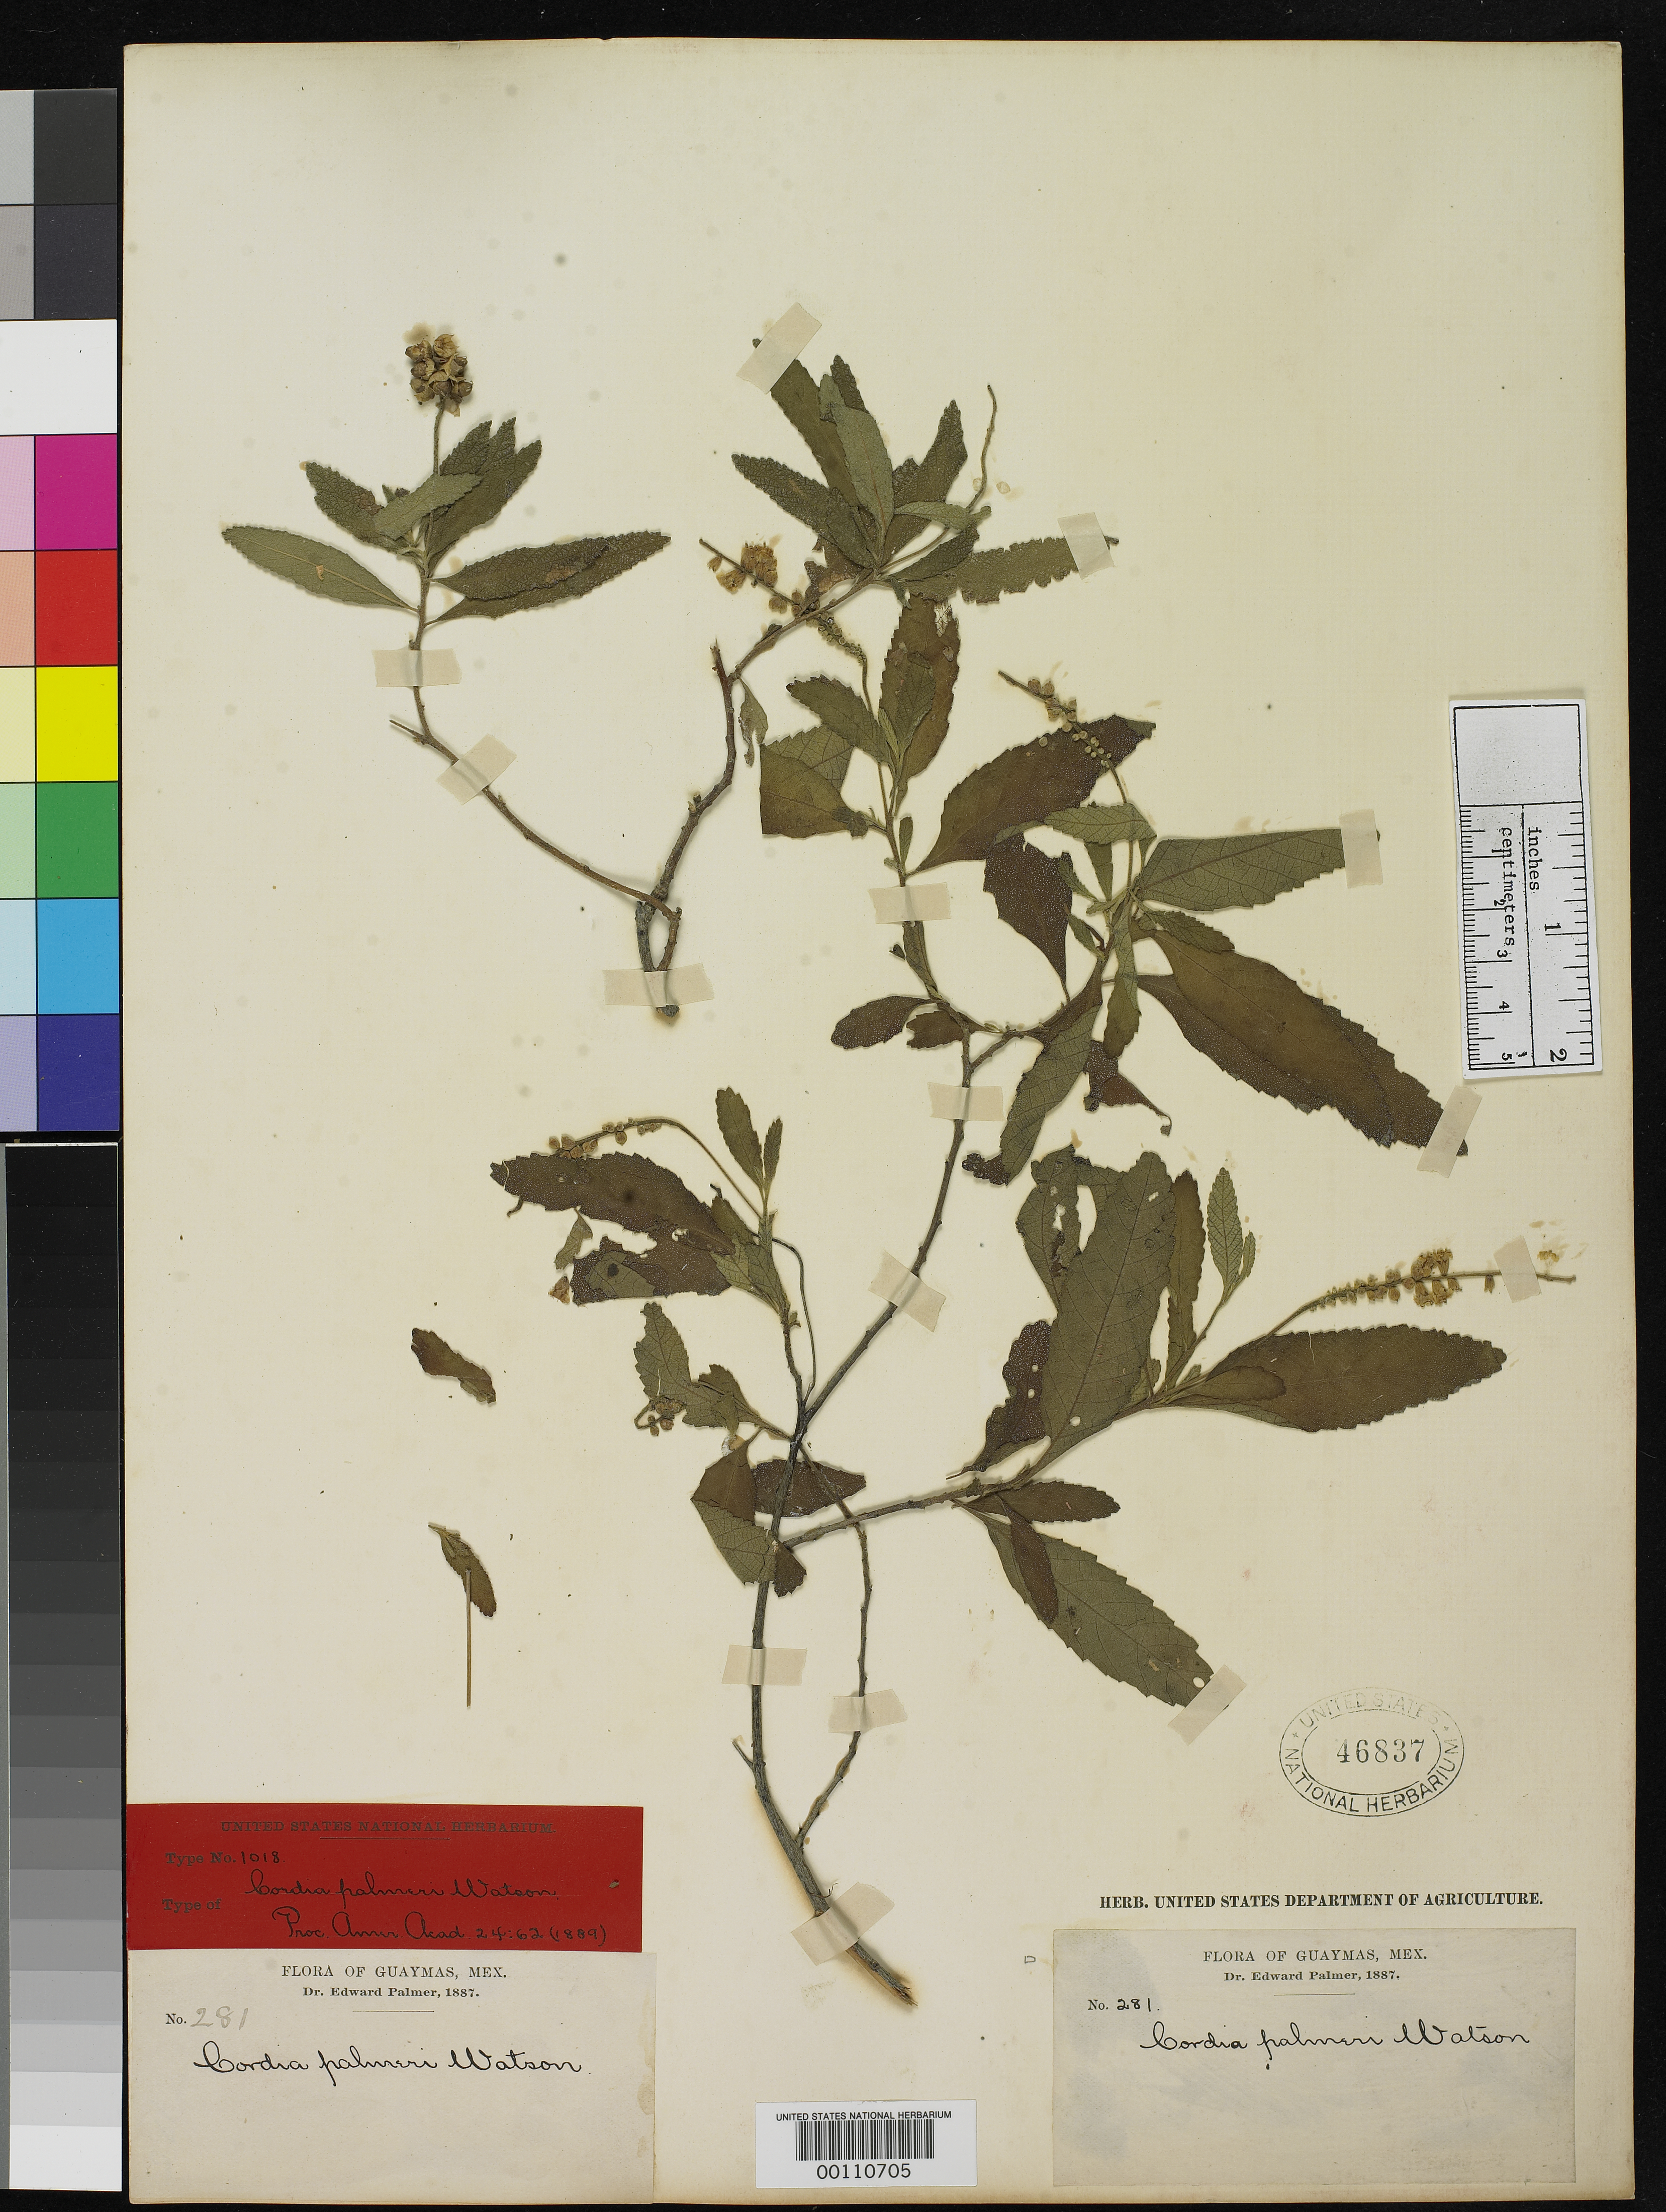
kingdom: Plantae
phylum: Tracheophyta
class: Magnoliopsida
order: Boraginales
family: Cordiaceae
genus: Cordia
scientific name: Cordia palmeri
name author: S. Watson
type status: Type Collection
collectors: E. Palmer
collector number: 281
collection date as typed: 1887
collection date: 1887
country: Mexico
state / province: Sonora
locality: Guaymas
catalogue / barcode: US 46837